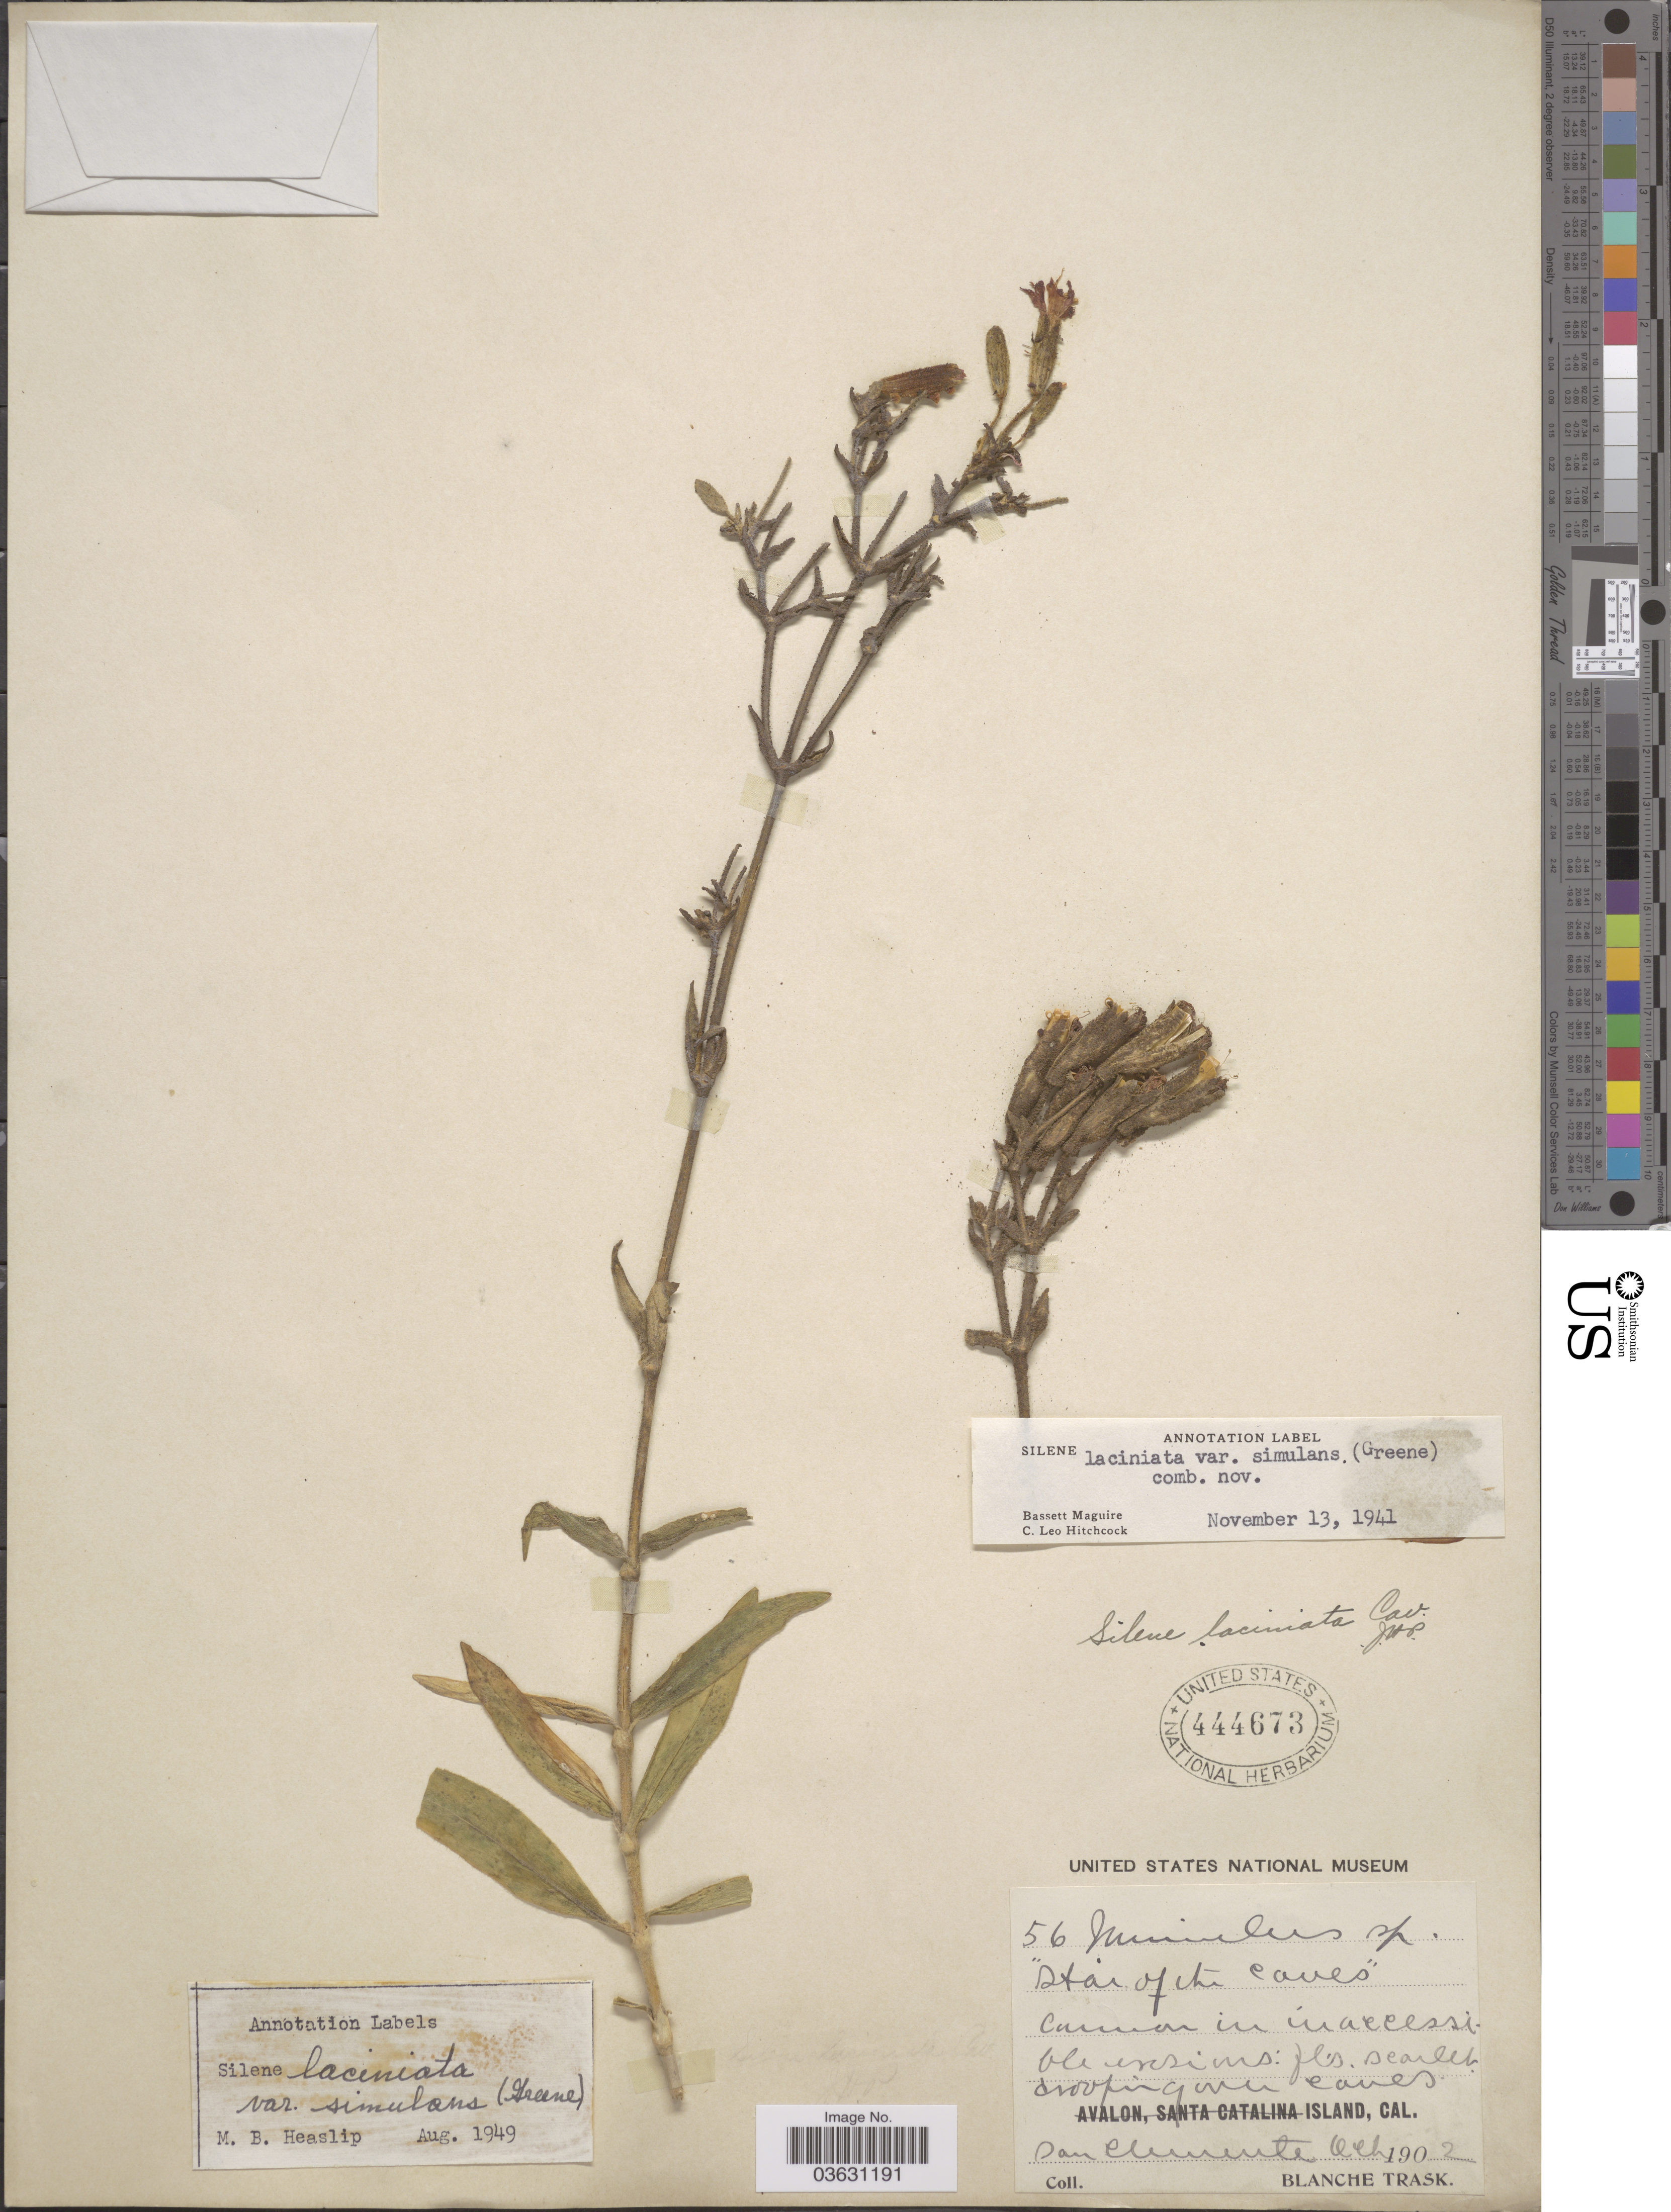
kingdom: Plantae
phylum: Tracheophyta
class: Magnoliopsida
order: Caryophyllales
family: Caryophyllaceae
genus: Silene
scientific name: Silene laciniata var. simulans (Greene) C.L. Hitchc. & Maguire comb. nov. ined.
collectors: B. Trask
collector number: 56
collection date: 1902-10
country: United States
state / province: California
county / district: Orange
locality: Island. San Clemente.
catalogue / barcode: US 444673